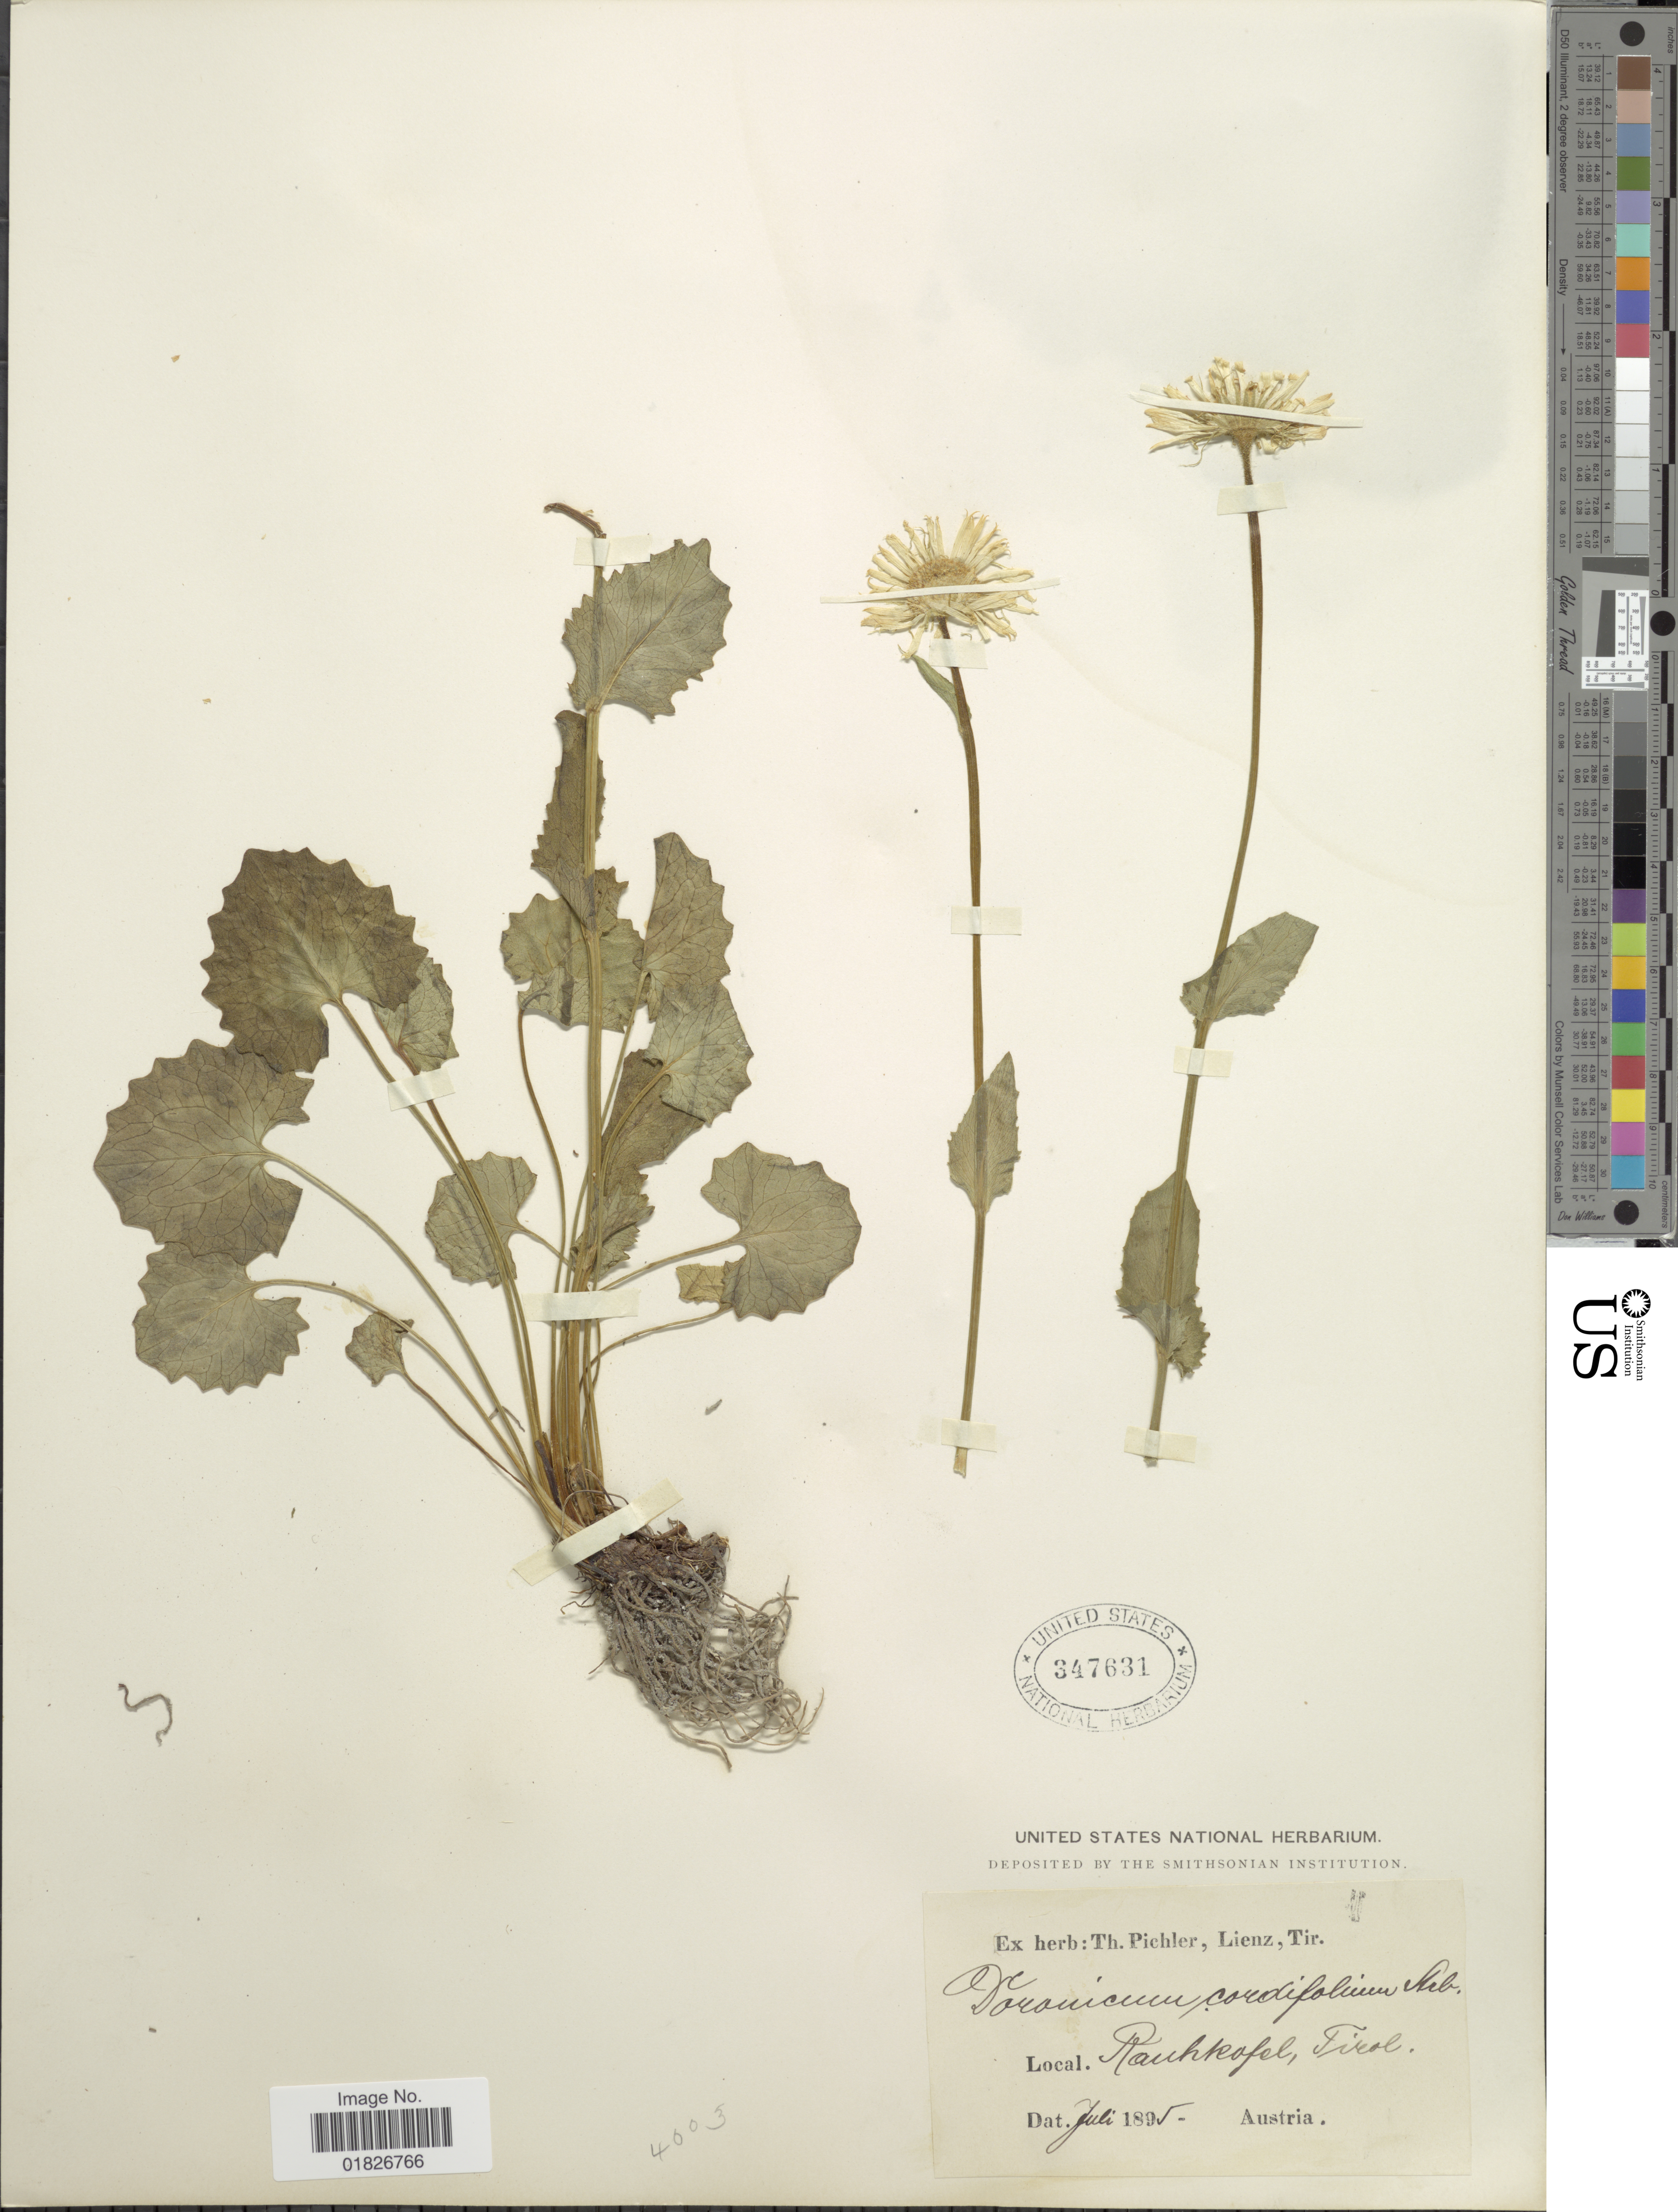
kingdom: Plantae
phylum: Tracheophyta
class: Magnoliopsida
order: Asterales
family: Asteraceae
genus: Doronicum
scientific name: Doronicum columnae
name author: Ten.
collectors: ex herb. T. Pichler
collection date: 1895-07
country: Austria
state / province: Tirol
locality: Rauhkopl [interpreted]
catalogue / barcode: US 347631